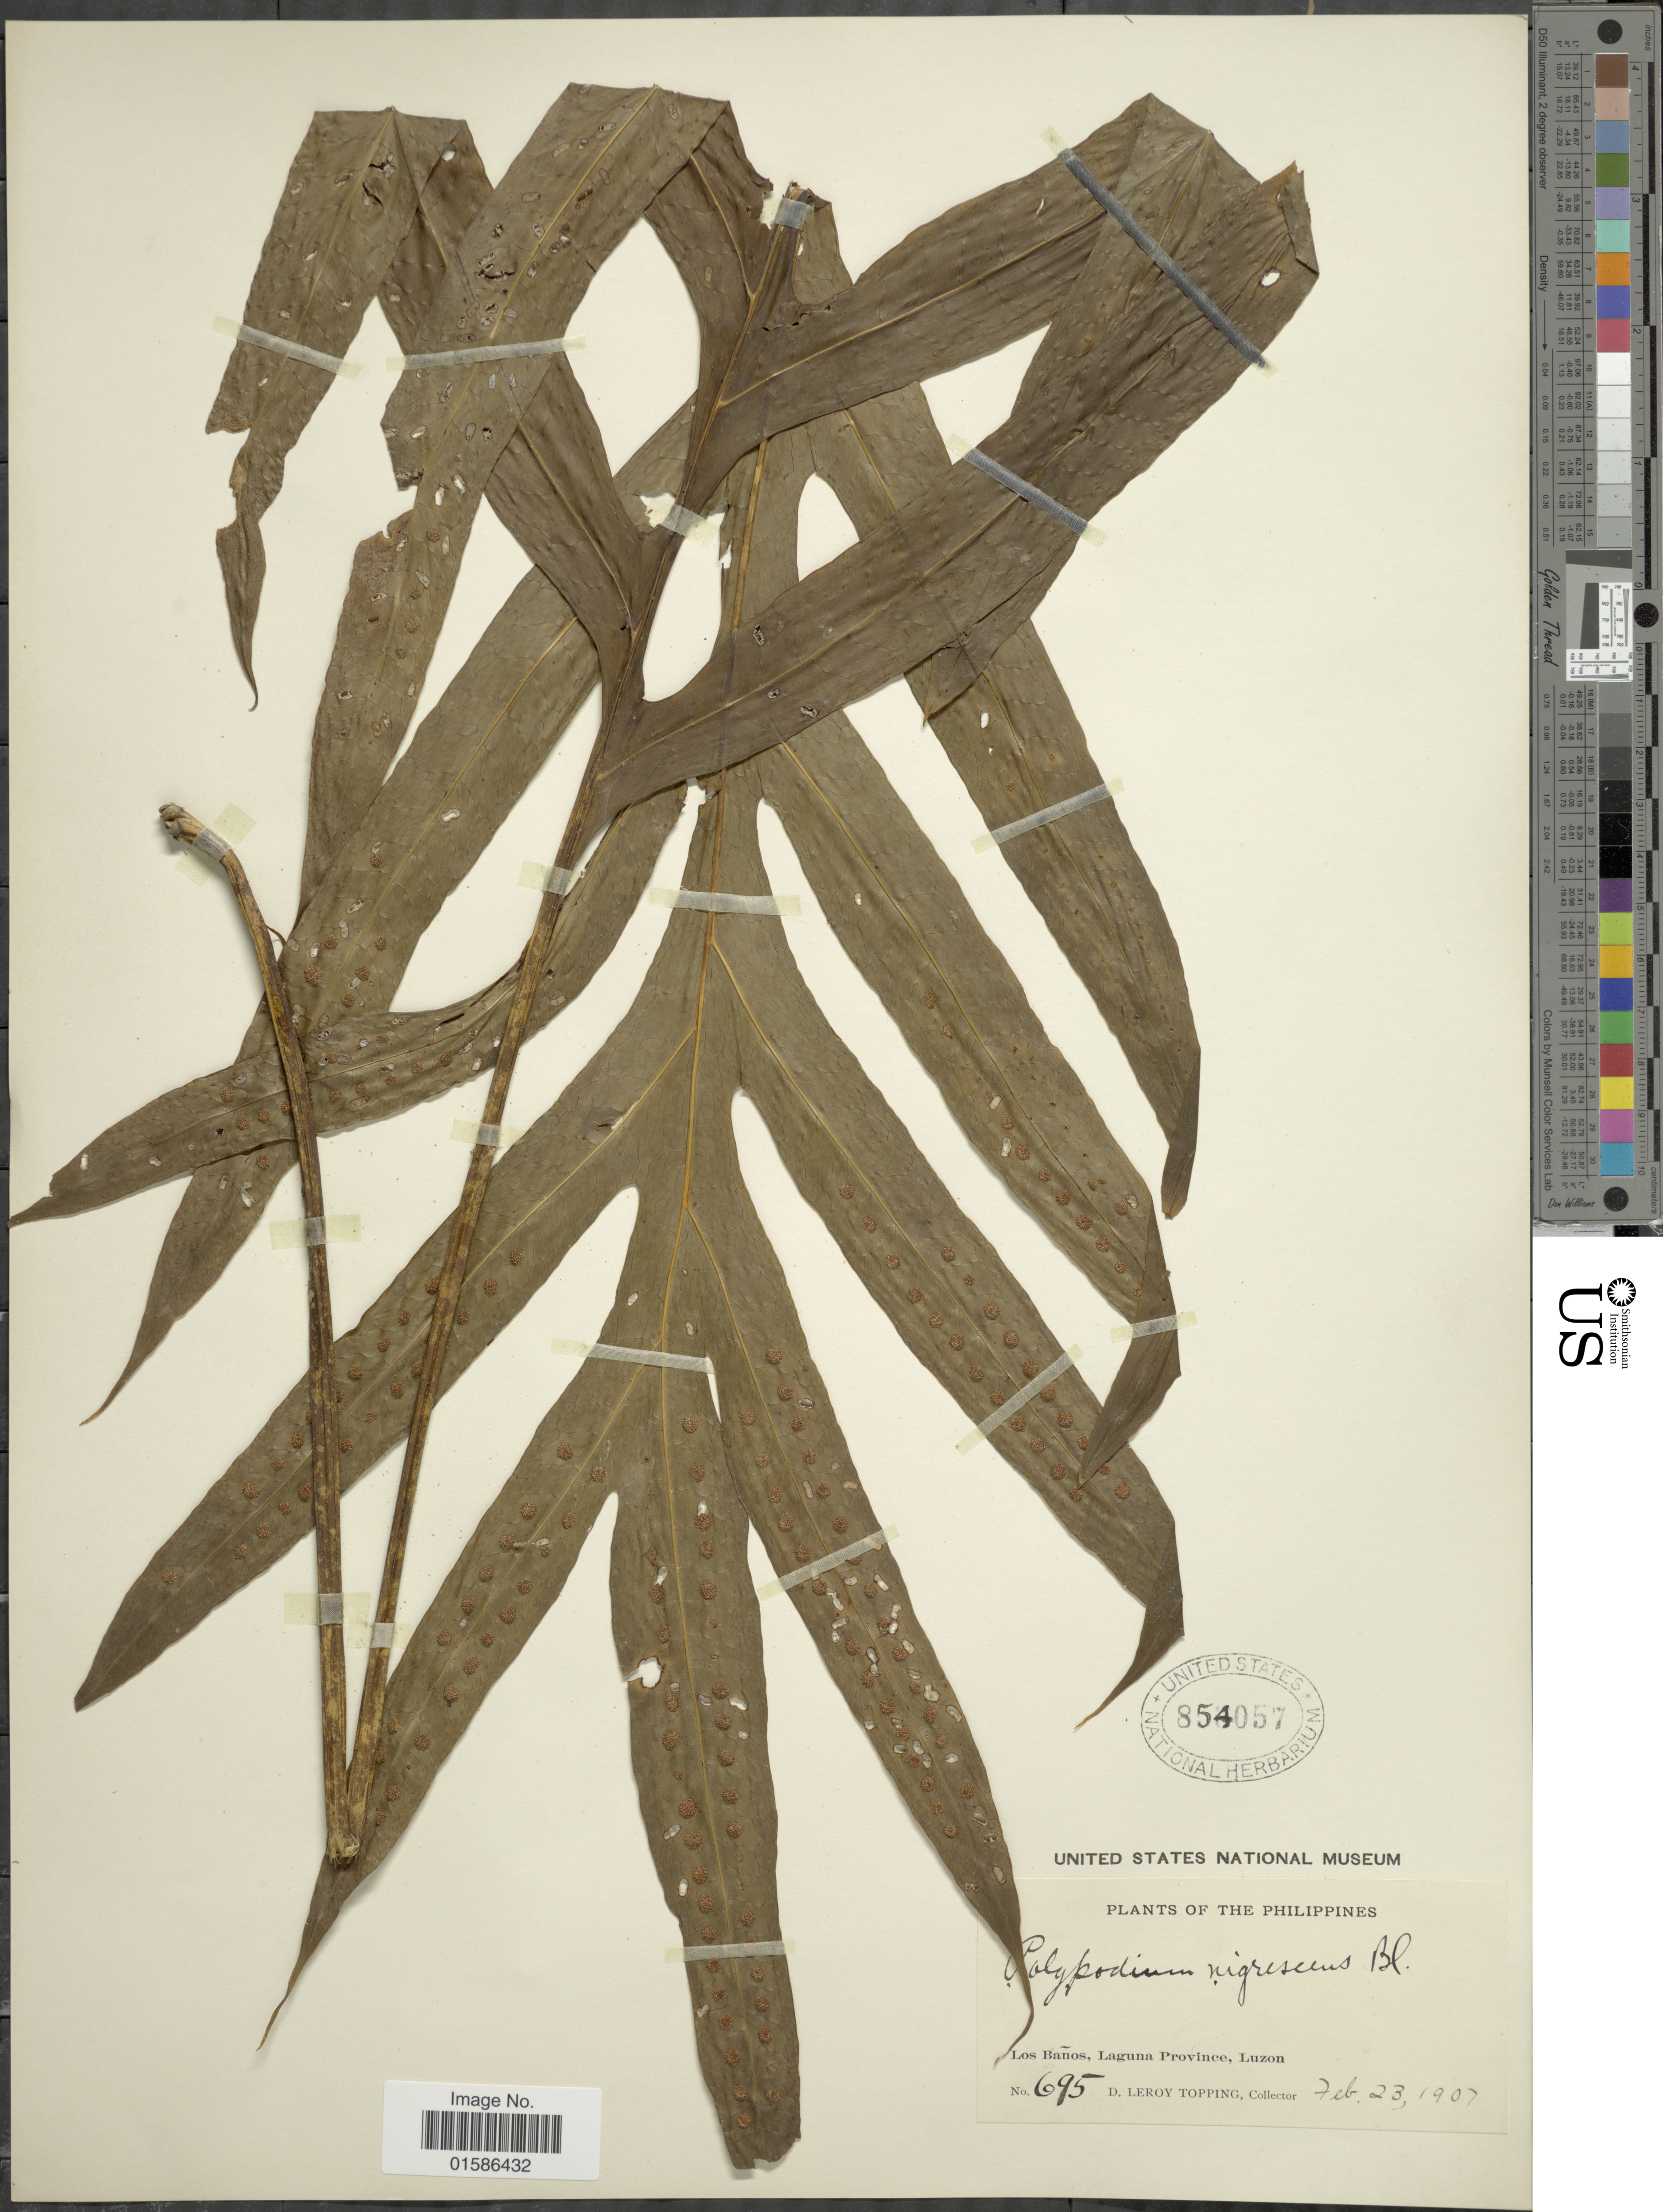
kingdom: Plantae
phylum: Tracheophyta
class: Polypodiopsida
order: Polypodiales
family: Polypodiaceae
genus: Microsorum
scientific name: Microsorum membranifolium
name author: (R. Br.) Ching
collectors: D. L. Topping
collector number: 695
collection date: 1907-02-23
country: Philippines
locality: Los Baños, Laguna Province, Luzon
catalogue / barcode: US 854057